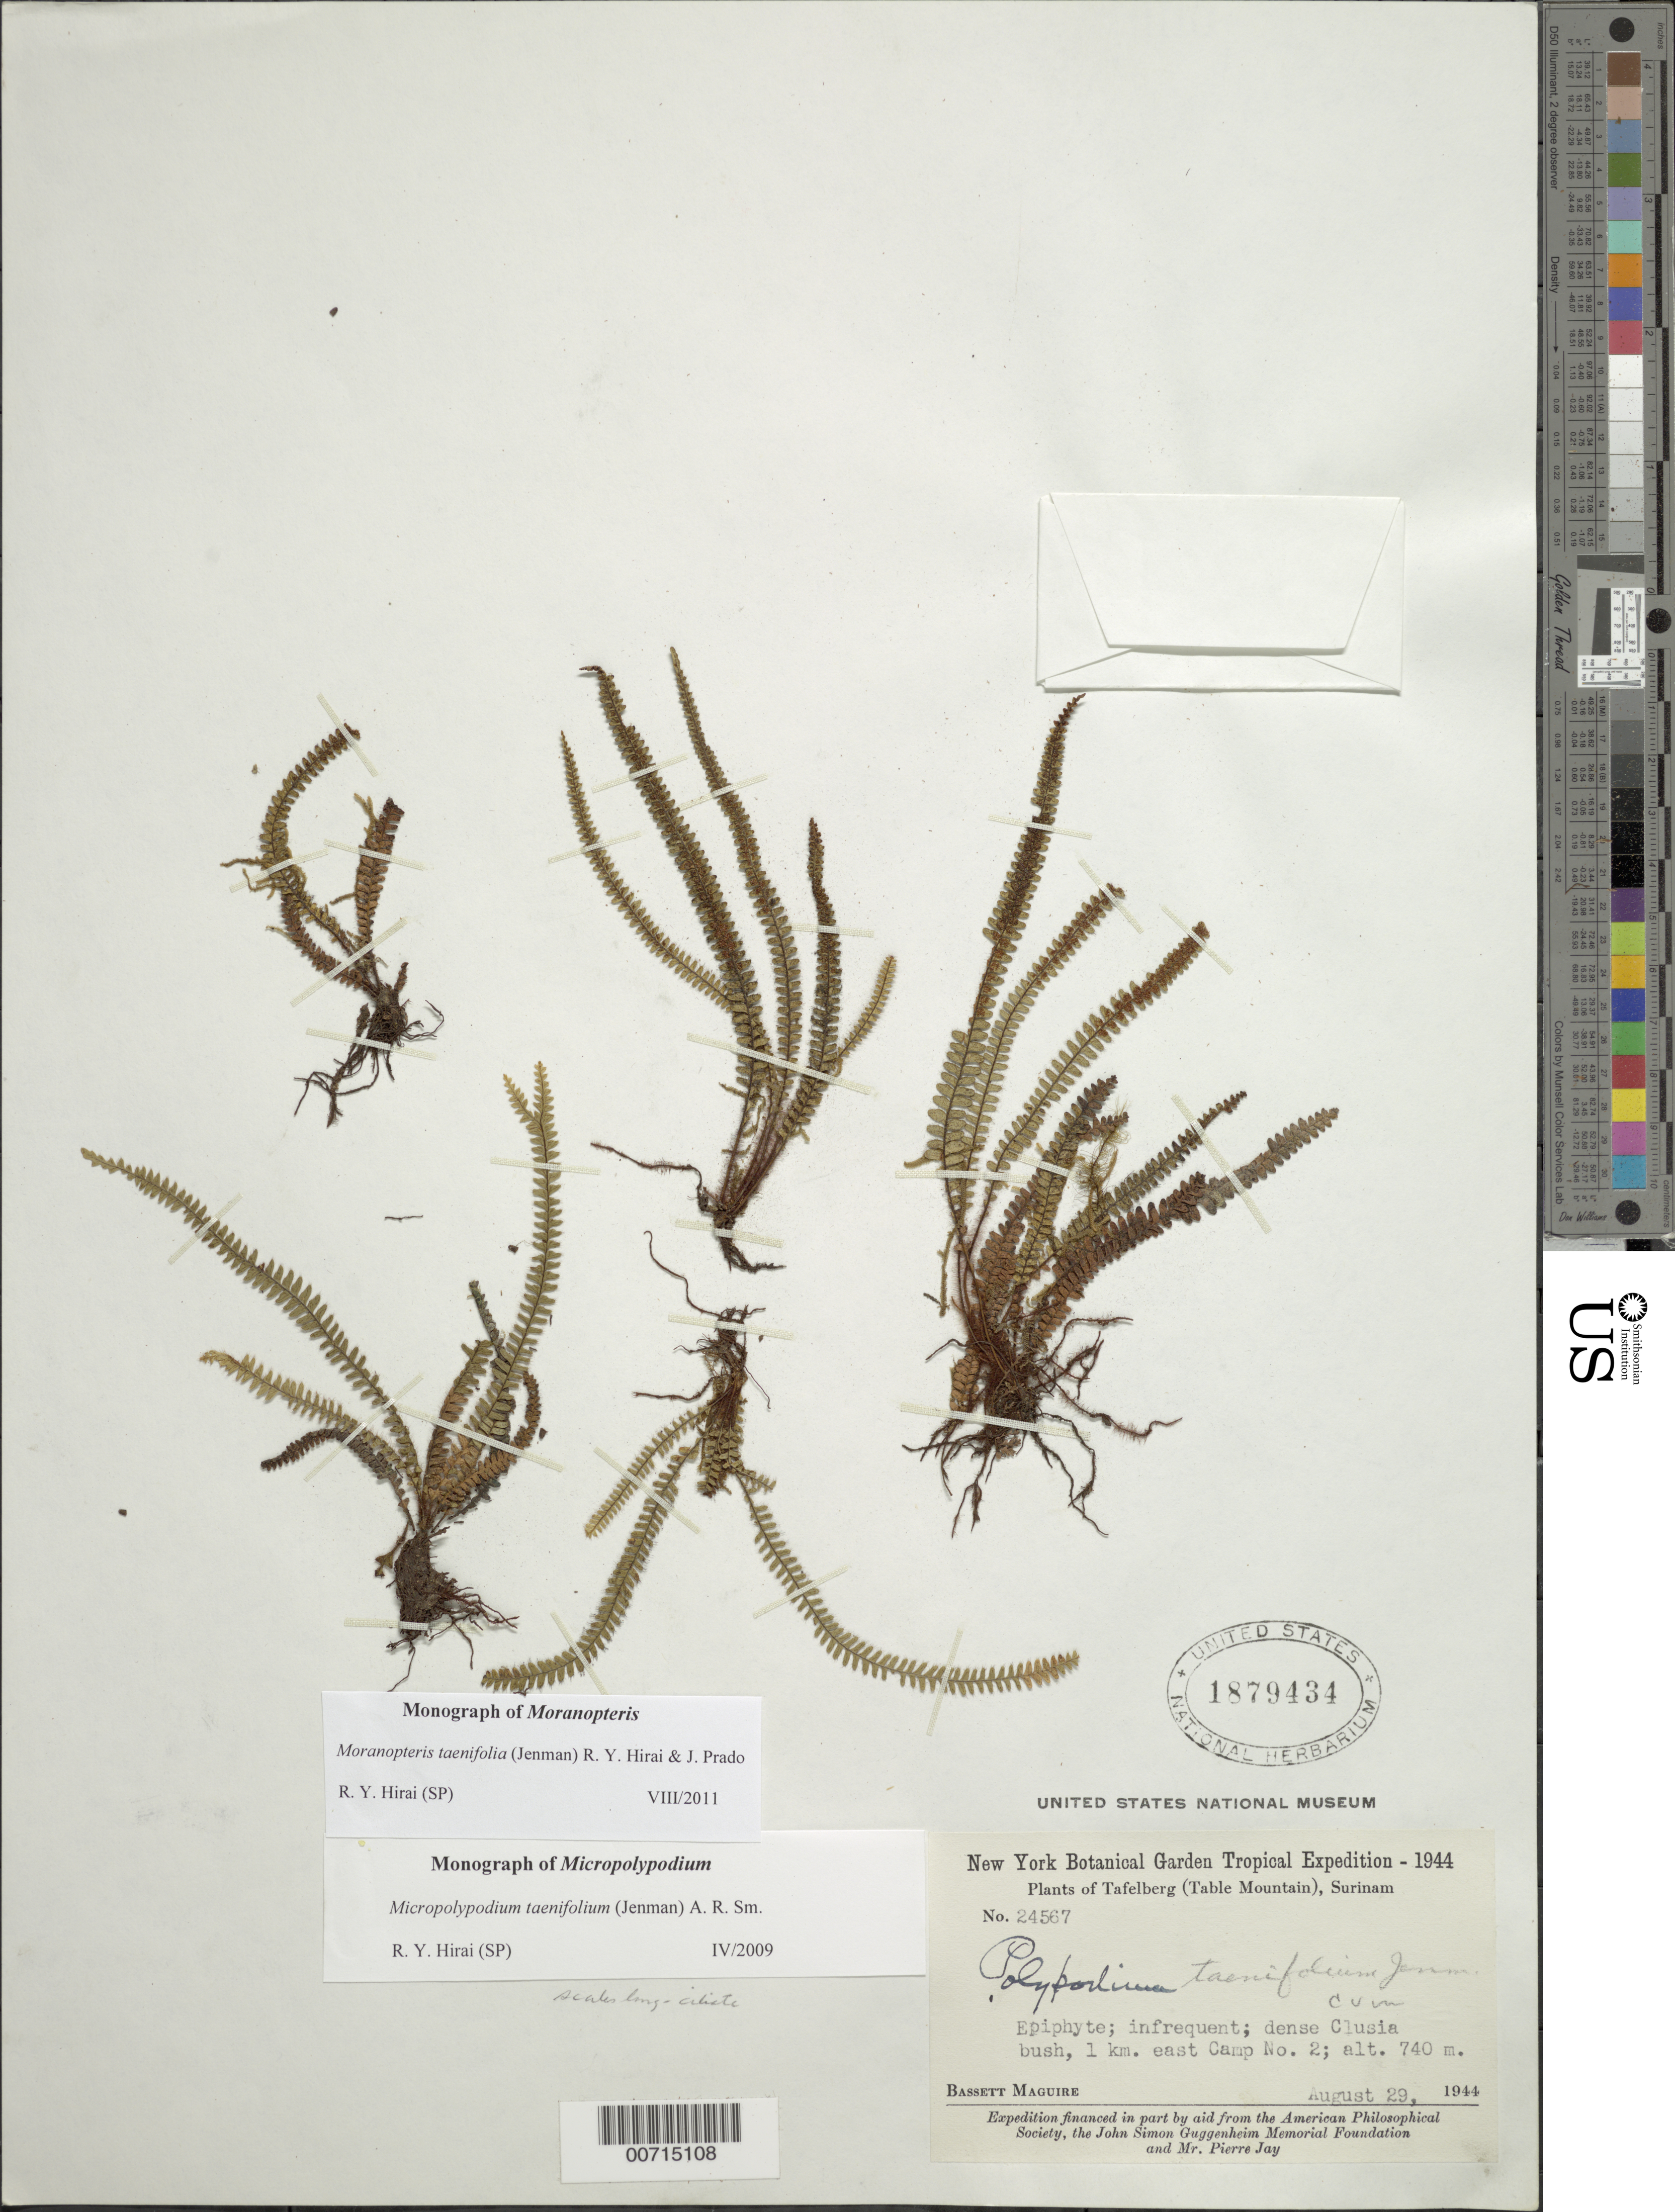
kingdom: Plantae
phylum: Tracheophyta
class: Polypodiopsida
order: Polypodiales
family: Polypodiaceae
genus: Moranopteris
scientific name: Moranopteris taenifolia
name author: (Jenman) R. Y. Hirai & J. Prado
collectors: B. Maguire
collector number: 24567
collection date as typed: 29-Aug-44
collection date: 1944-08-29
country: Suriname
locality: Tafelberg (Table Mountain), Camp No. 2, 1 km E of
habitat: Dense Clusia bush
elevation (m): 740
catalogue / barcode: US 1879434